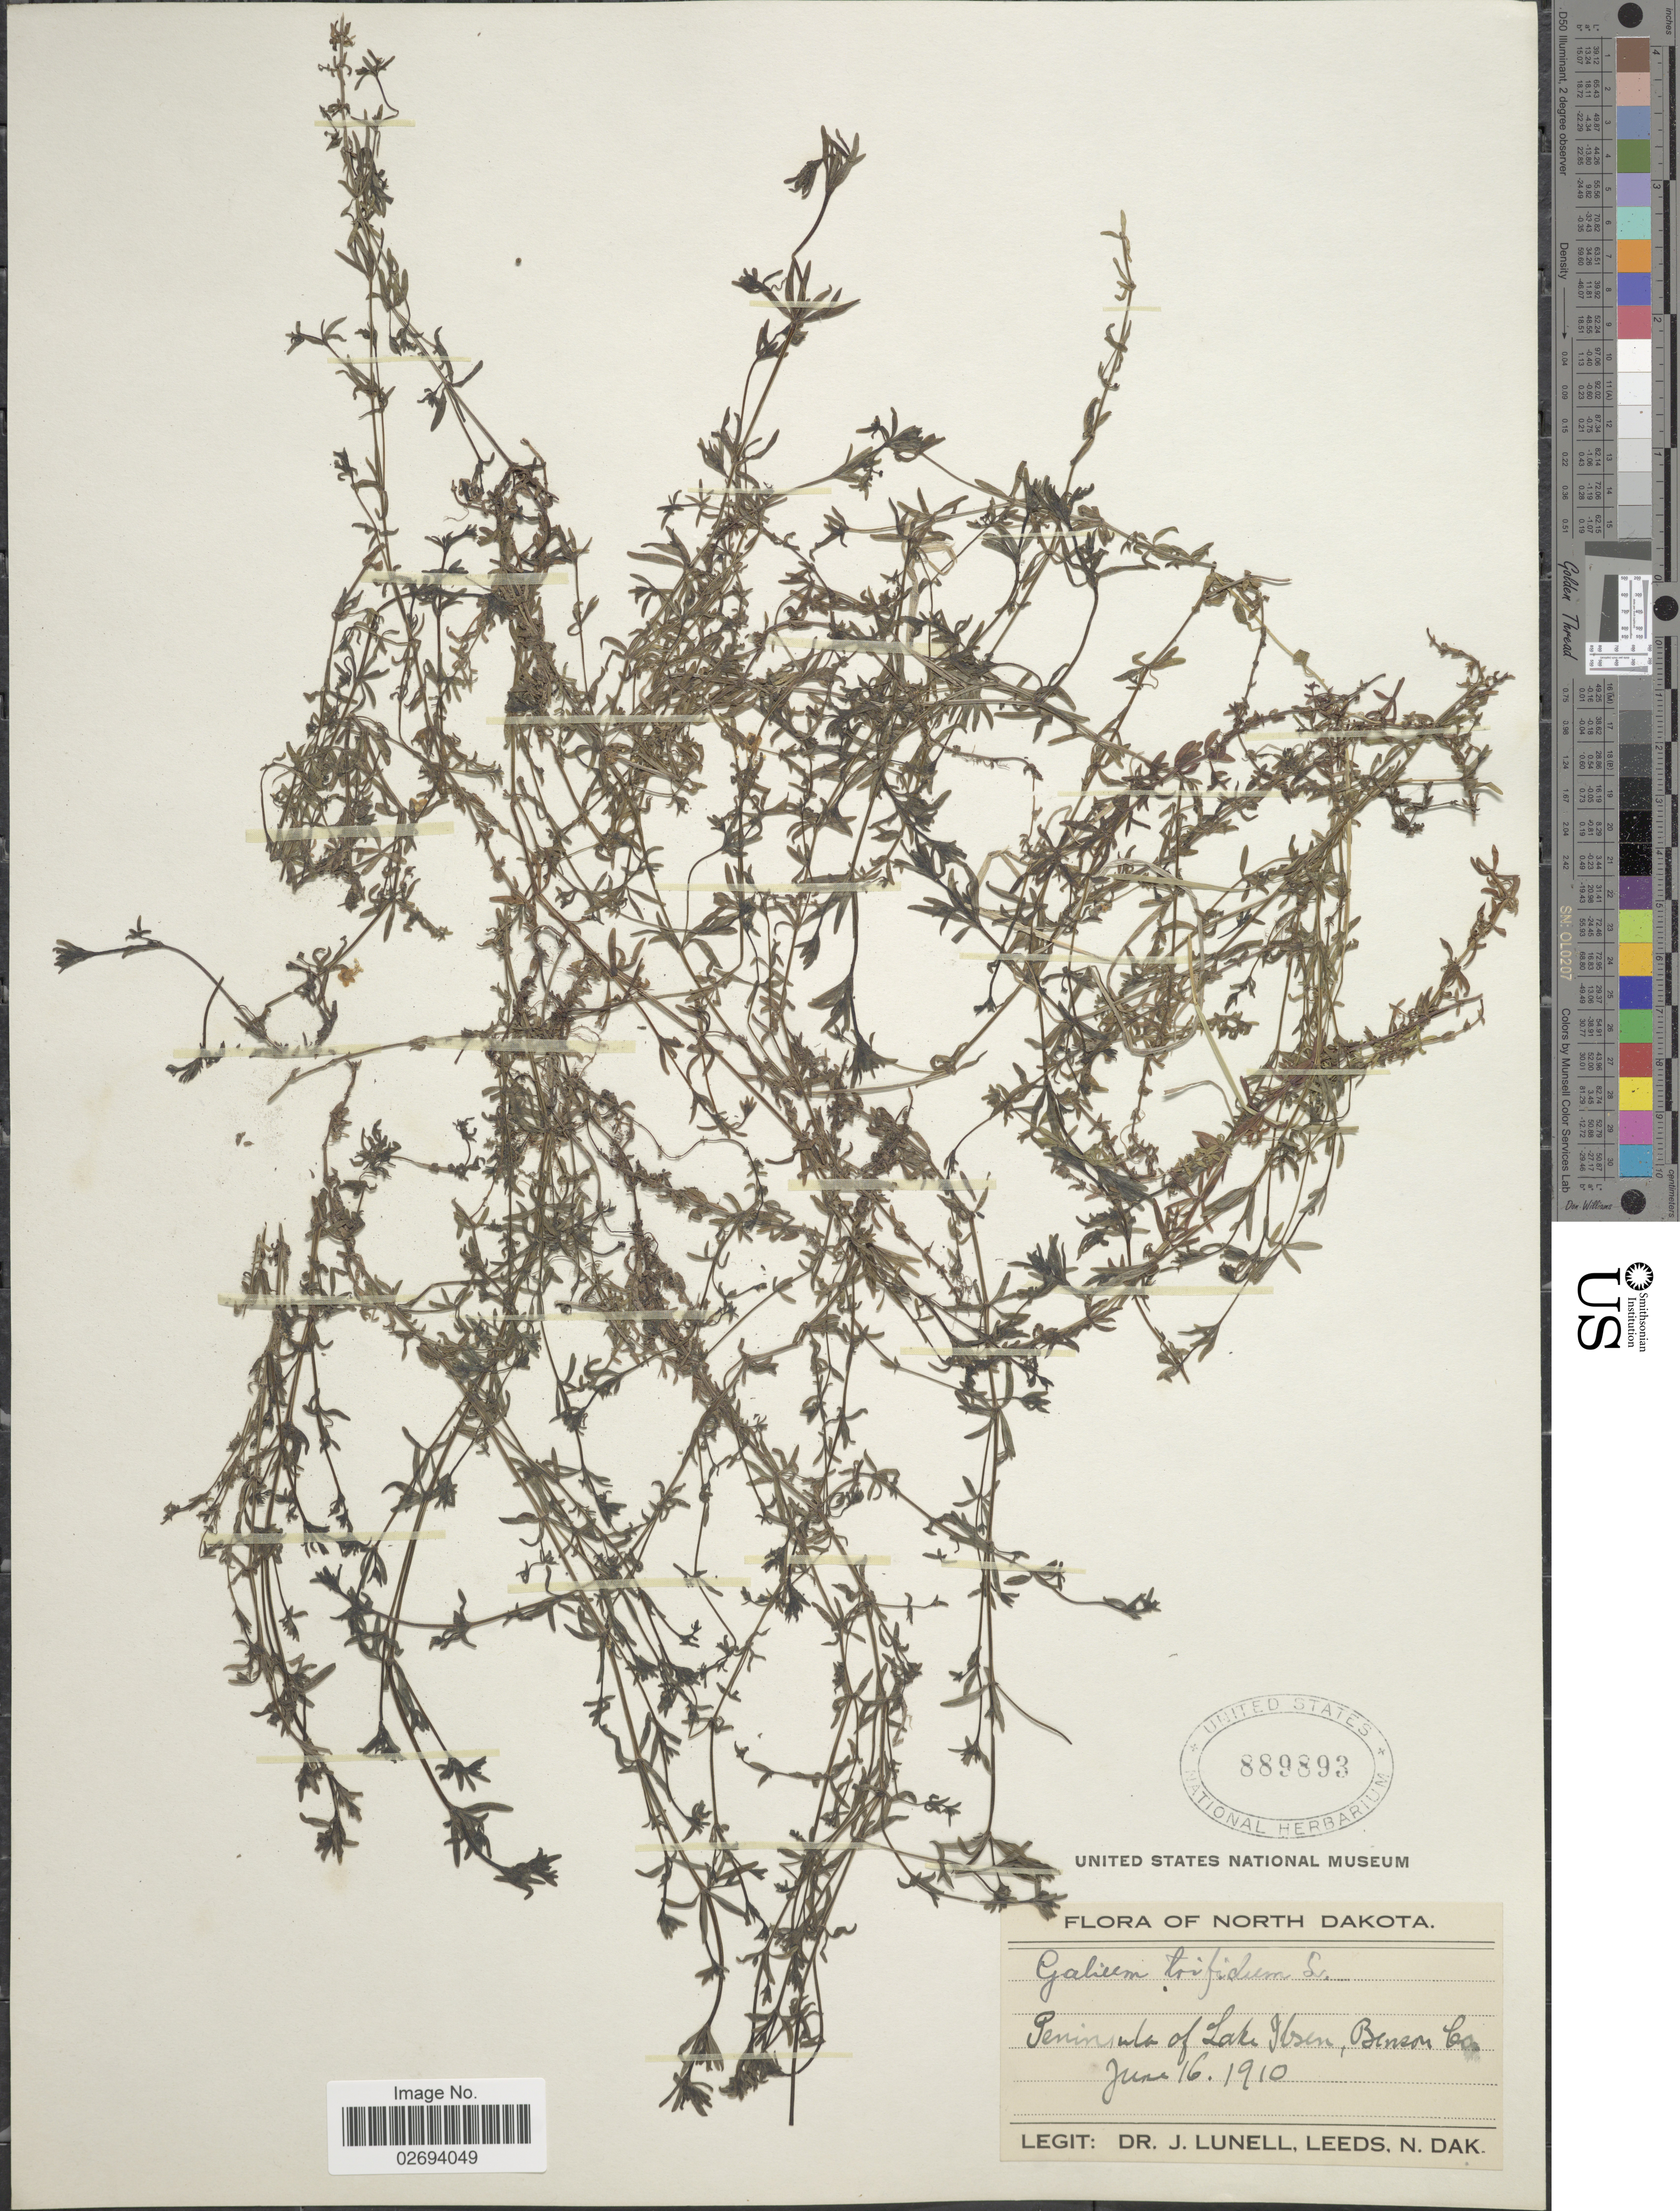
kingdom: Plantae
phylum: Tracheophyta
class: Magnoliopsida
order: Gentianales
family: Rubiaceae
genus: Galium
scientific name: Galium trifidum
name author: L.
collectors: J. Lunell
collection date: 1910-06-16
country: United States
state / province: North Dakota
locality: Peninsula of Lake Ibsen, Benson Co.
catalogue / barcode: US 889893